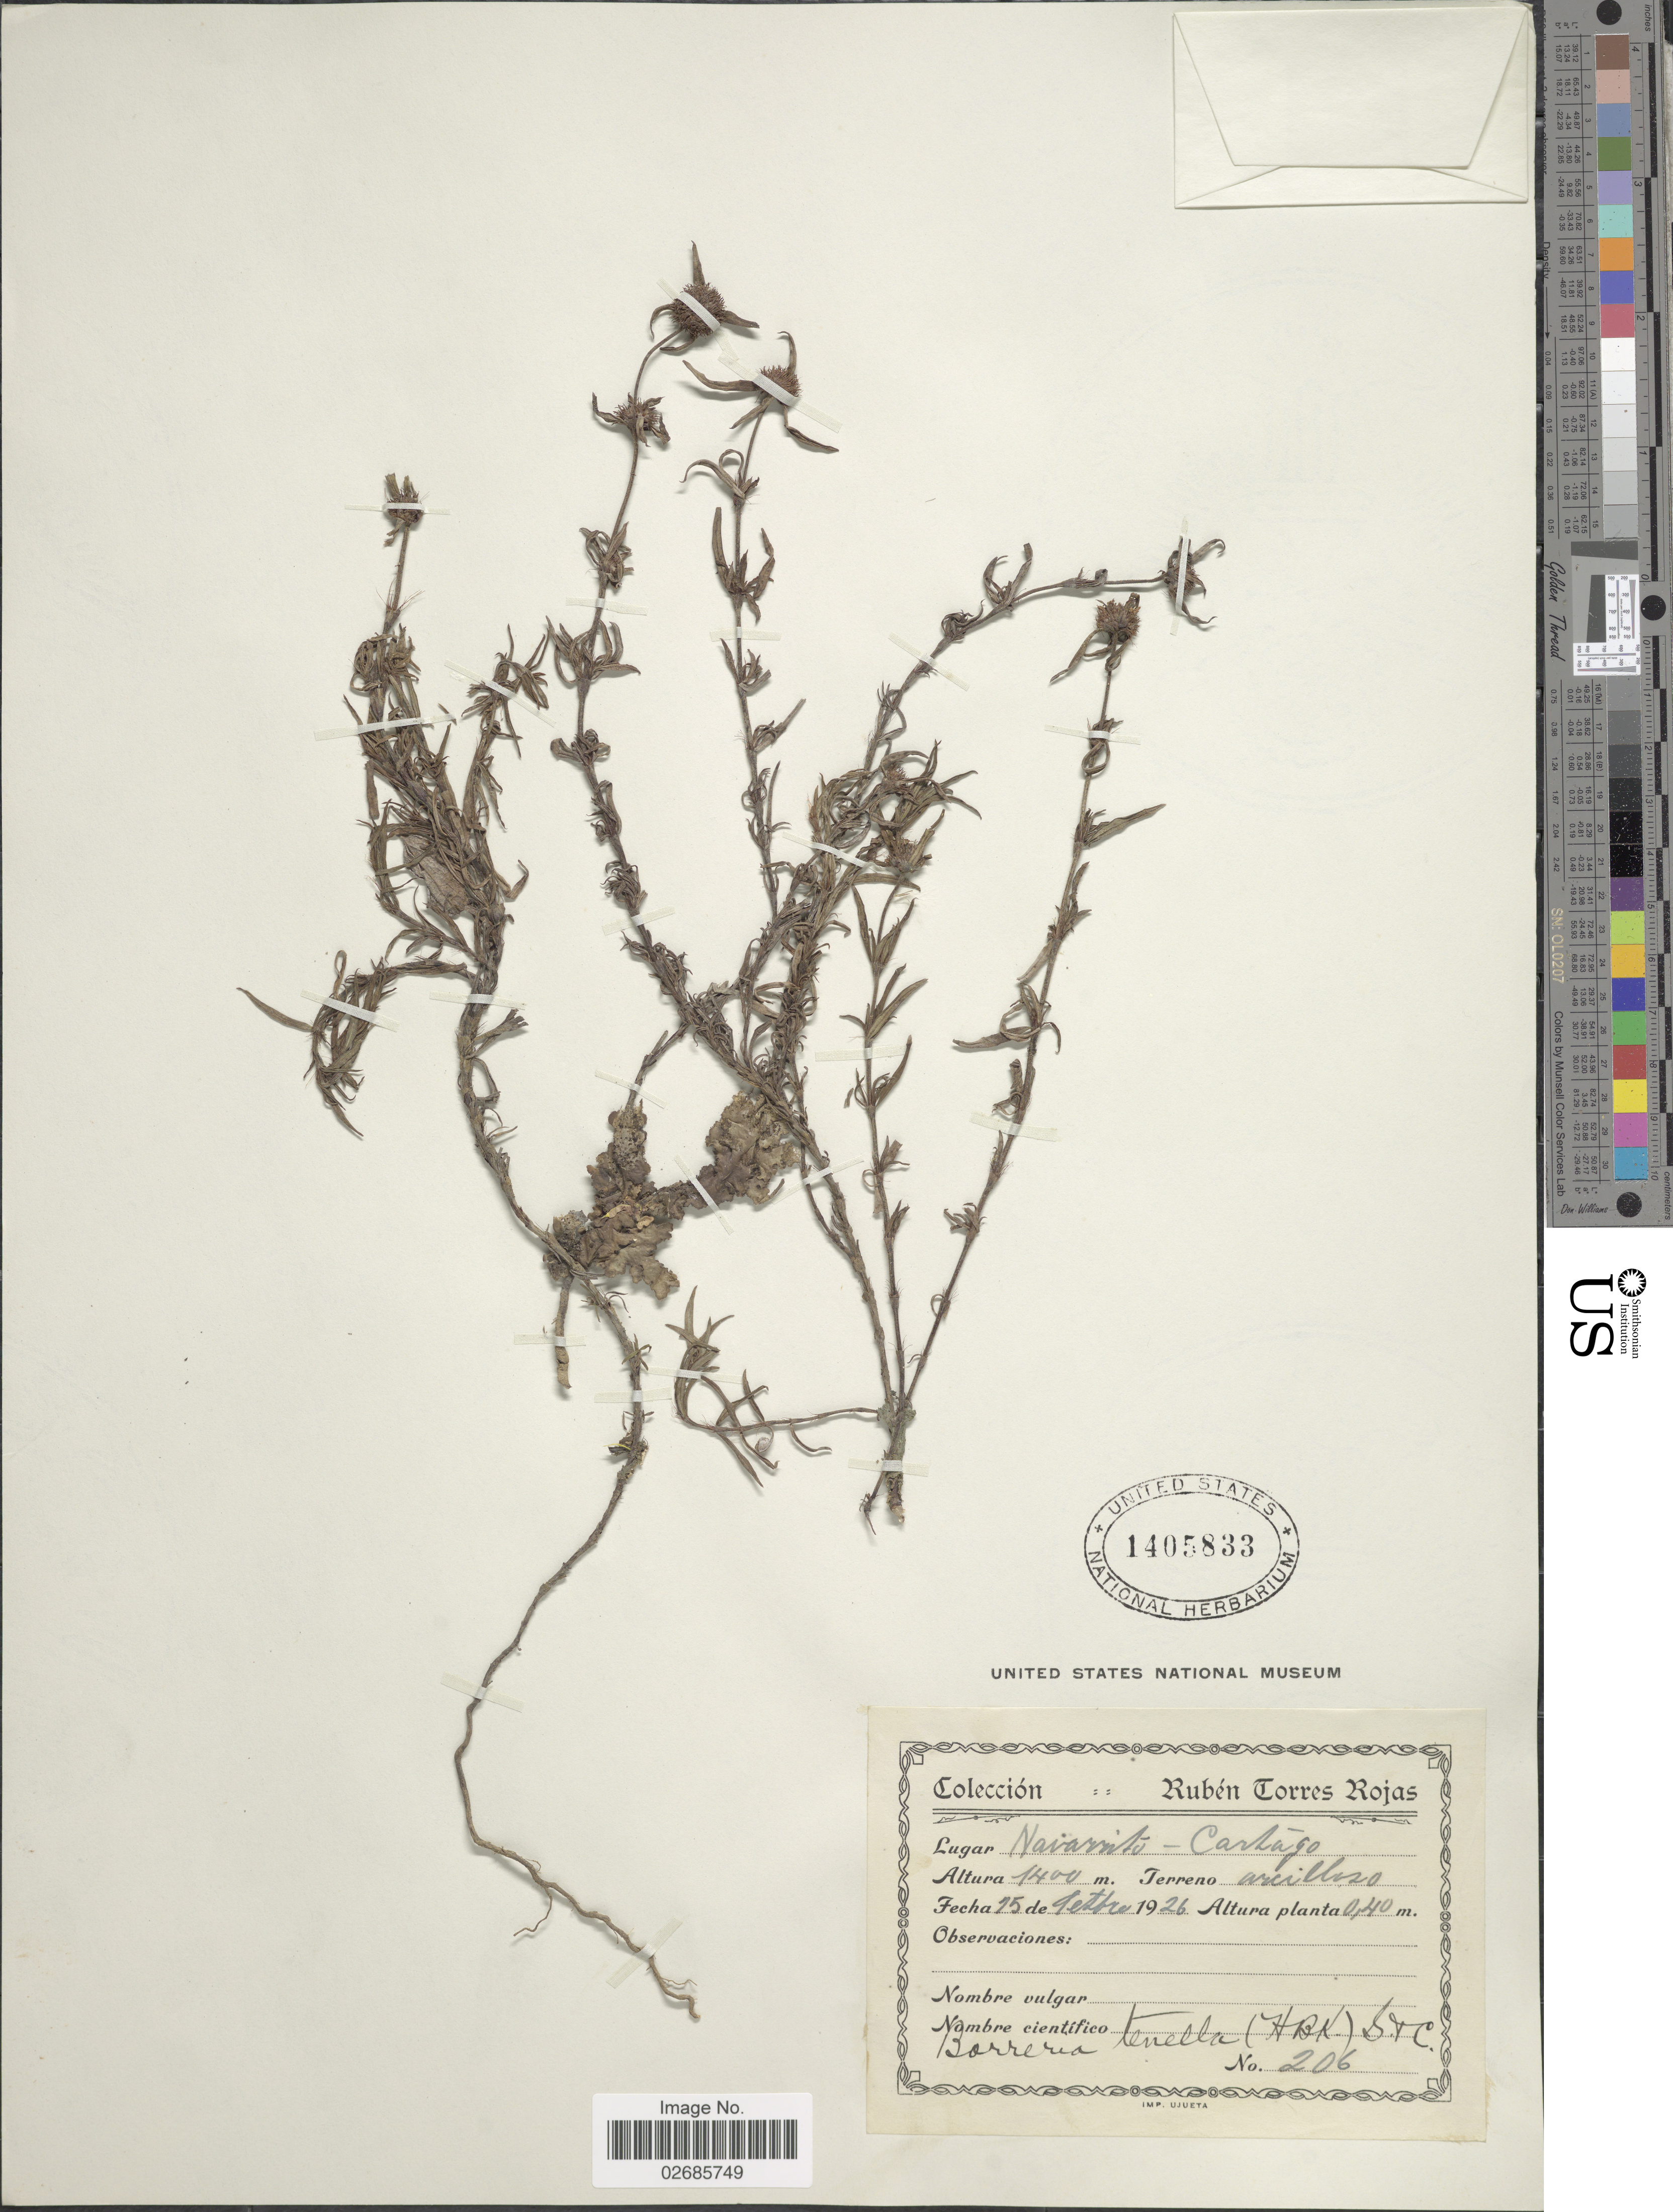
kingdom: Plantae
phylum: Tracheophyta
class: Magnoliopsida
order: Gentianales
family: Rubiaceae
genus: Borreria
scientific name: Borreria suaveolens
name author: G. Mey.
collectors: R. Torres Rojas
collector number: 206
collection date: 1926-09-15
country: Costa Rica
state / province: Cartago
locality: Navarrito, Terreno arcilloso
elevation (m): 1400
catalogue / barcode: US 1405833